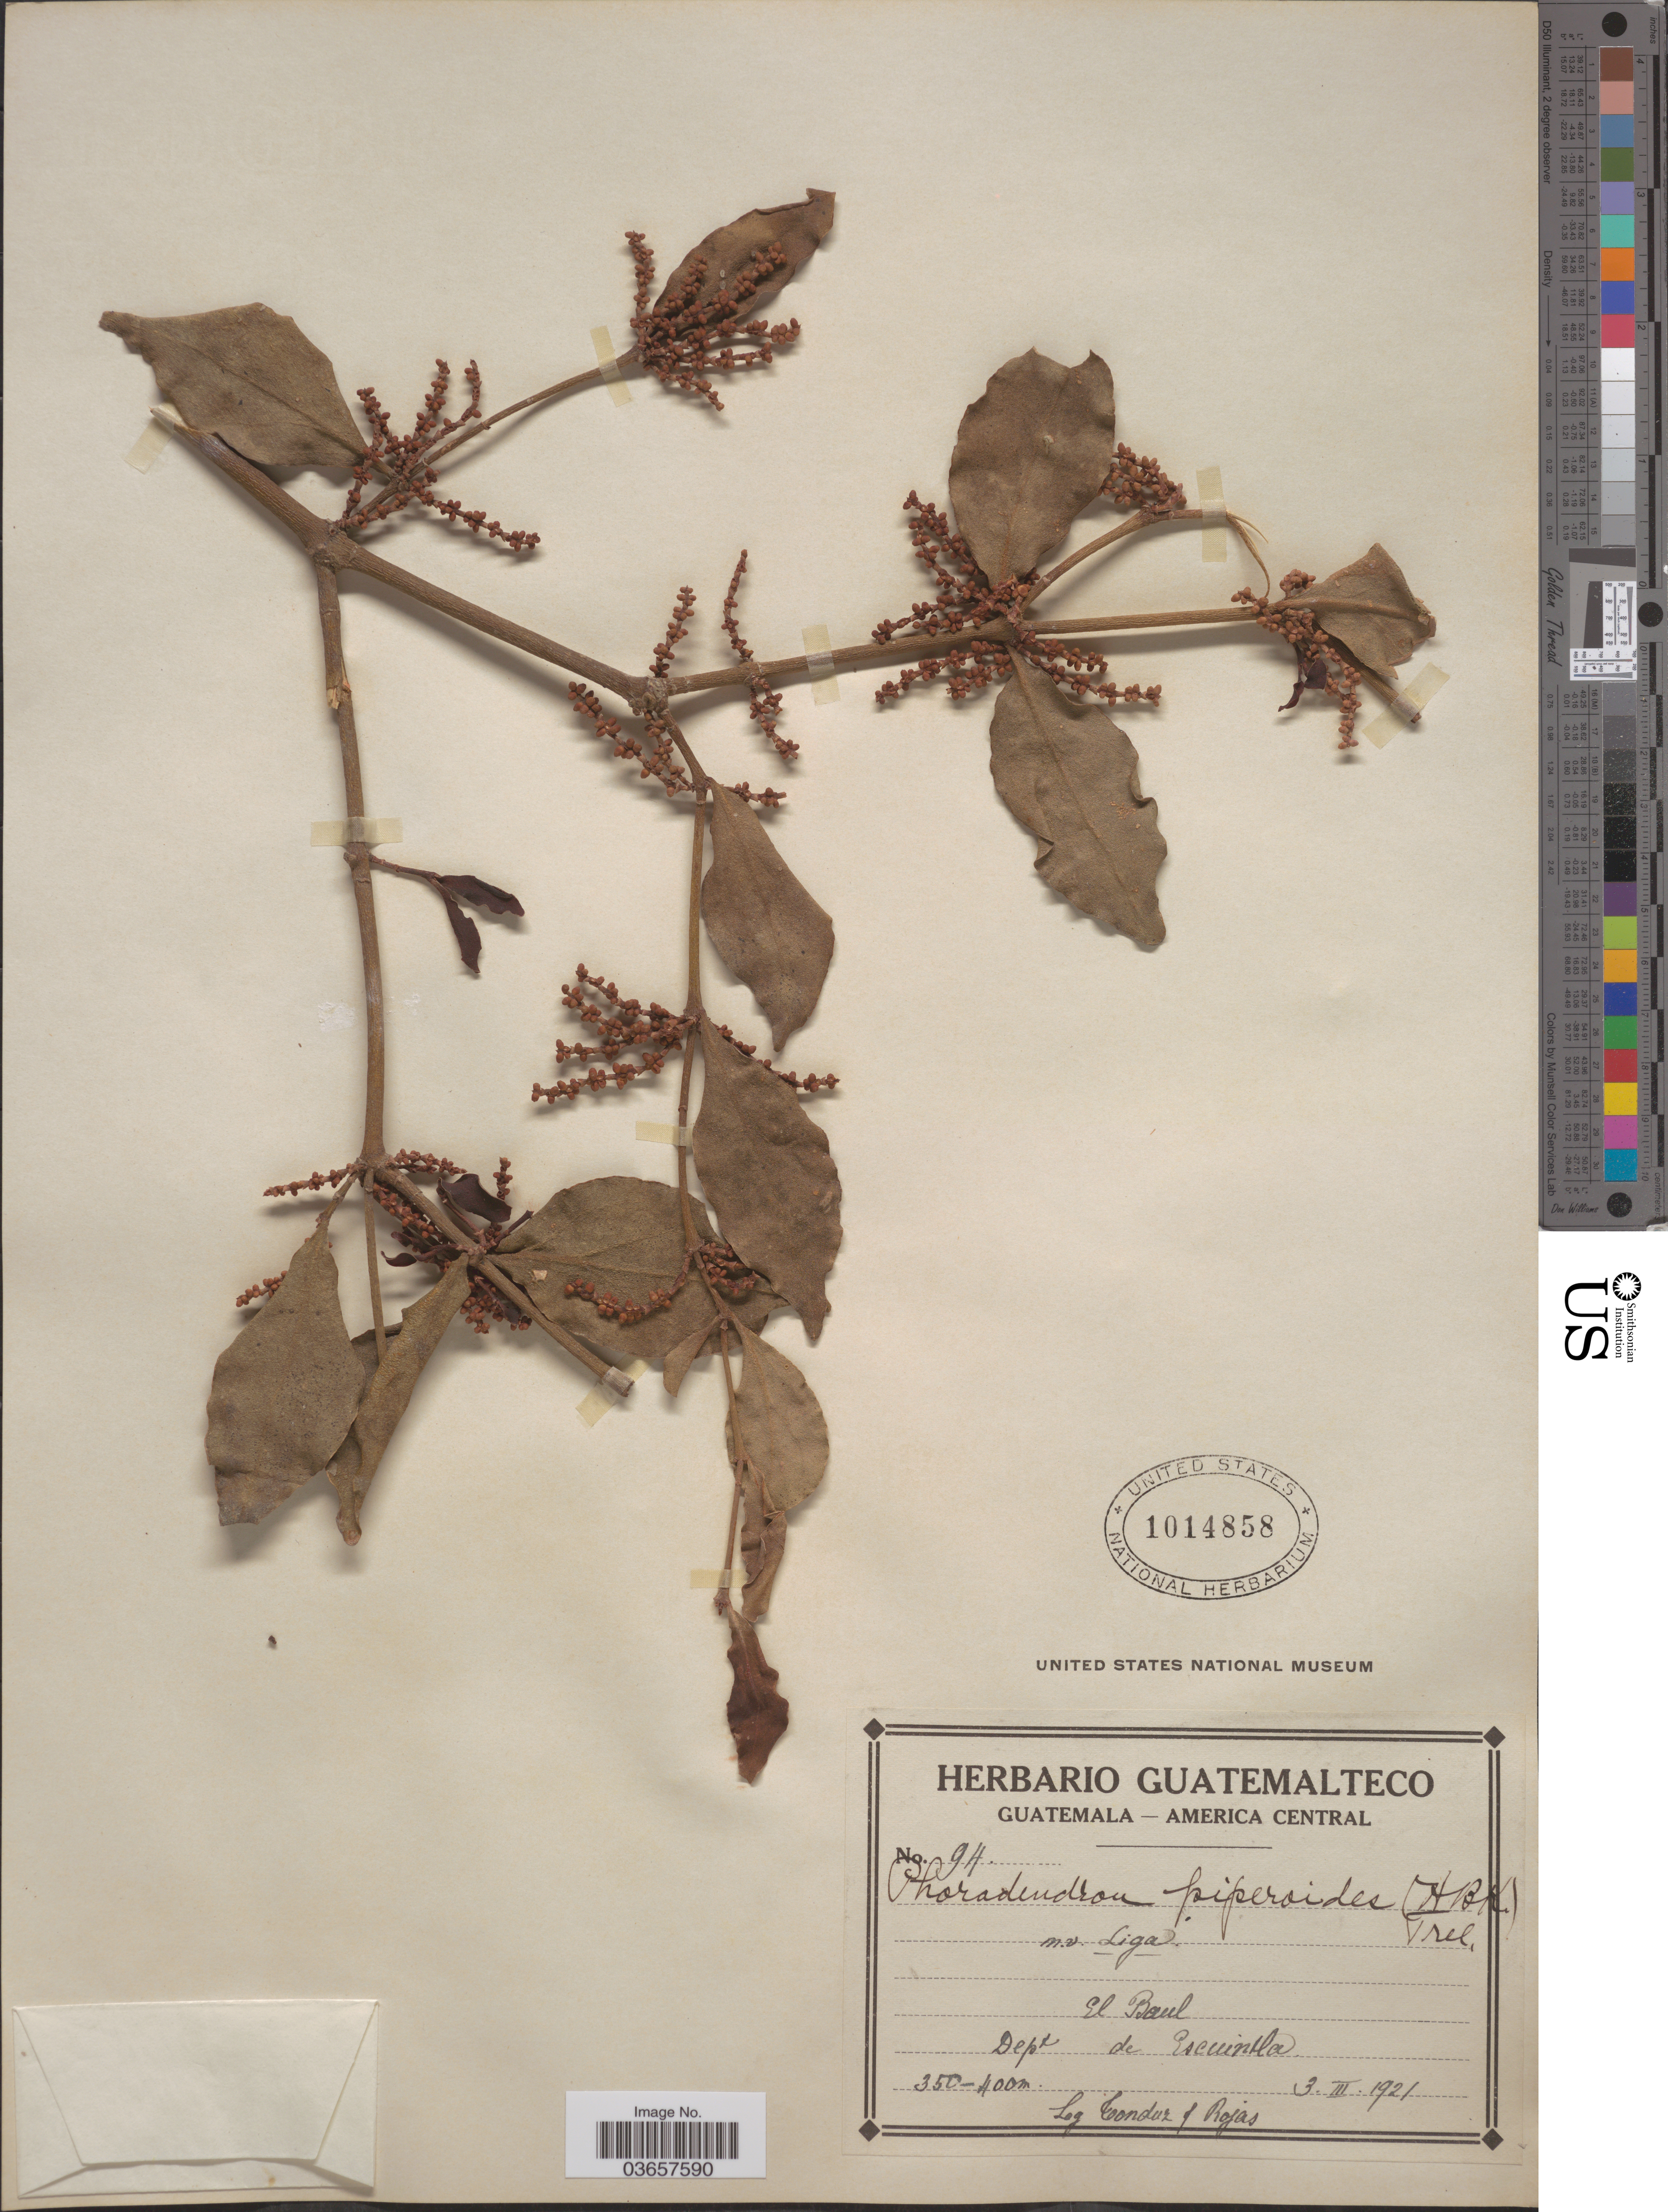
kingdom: Plantae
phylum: Tracheophyta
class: Magnoliopsida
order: Santalales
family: Viscaceae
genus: Phoradendron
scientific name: Phoradendron piperoides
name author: (Kunth) Trel.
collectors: Tonduz & Rojas, --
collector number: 94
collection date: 1921-03-03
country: Guatemala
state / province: Escuintla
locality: El Baul. Dept de Esquintla.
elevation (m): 350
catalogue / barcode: US 1014858